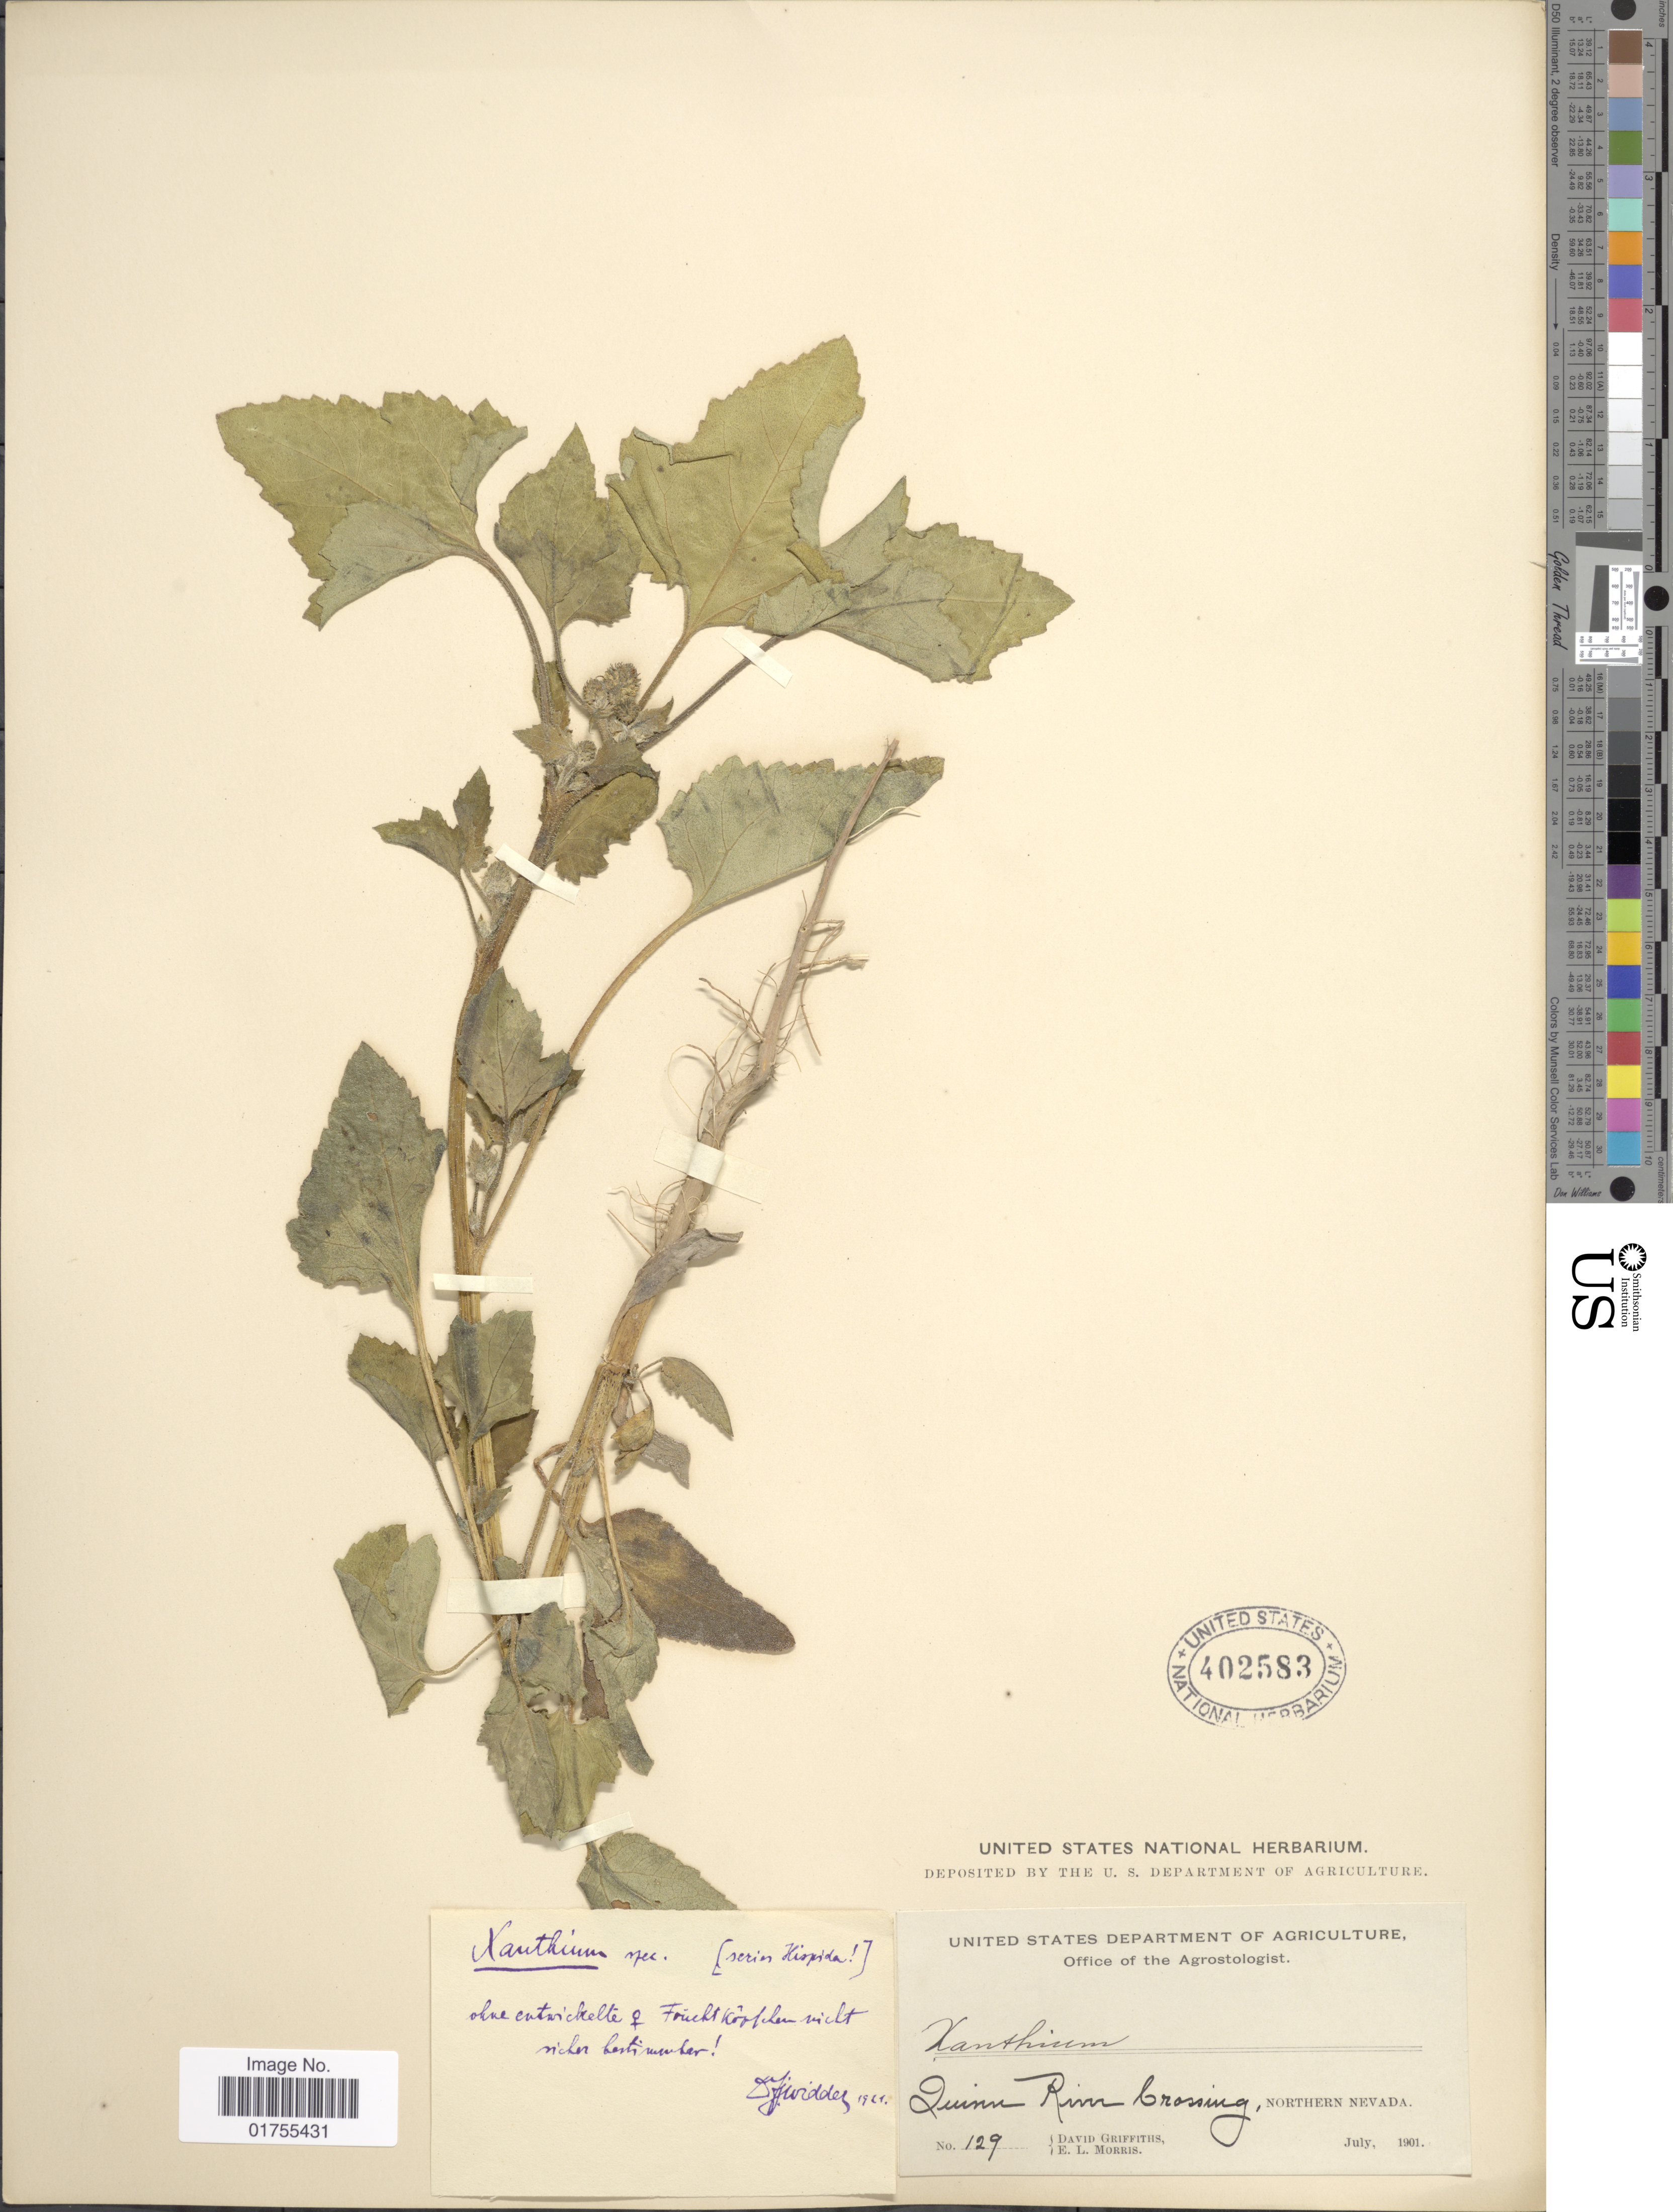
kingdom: Plantae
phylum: Tracheophyta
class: Magnoliopsida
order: Asterales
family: Asteraceae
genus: Xanthium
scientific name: Xanthium sp.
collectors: D. Griffiths & E. Morris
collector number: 129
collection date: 1901-07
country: United States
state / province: Nevada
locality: Quinn River Crossing, Northern Nevada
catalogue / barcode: US 402583